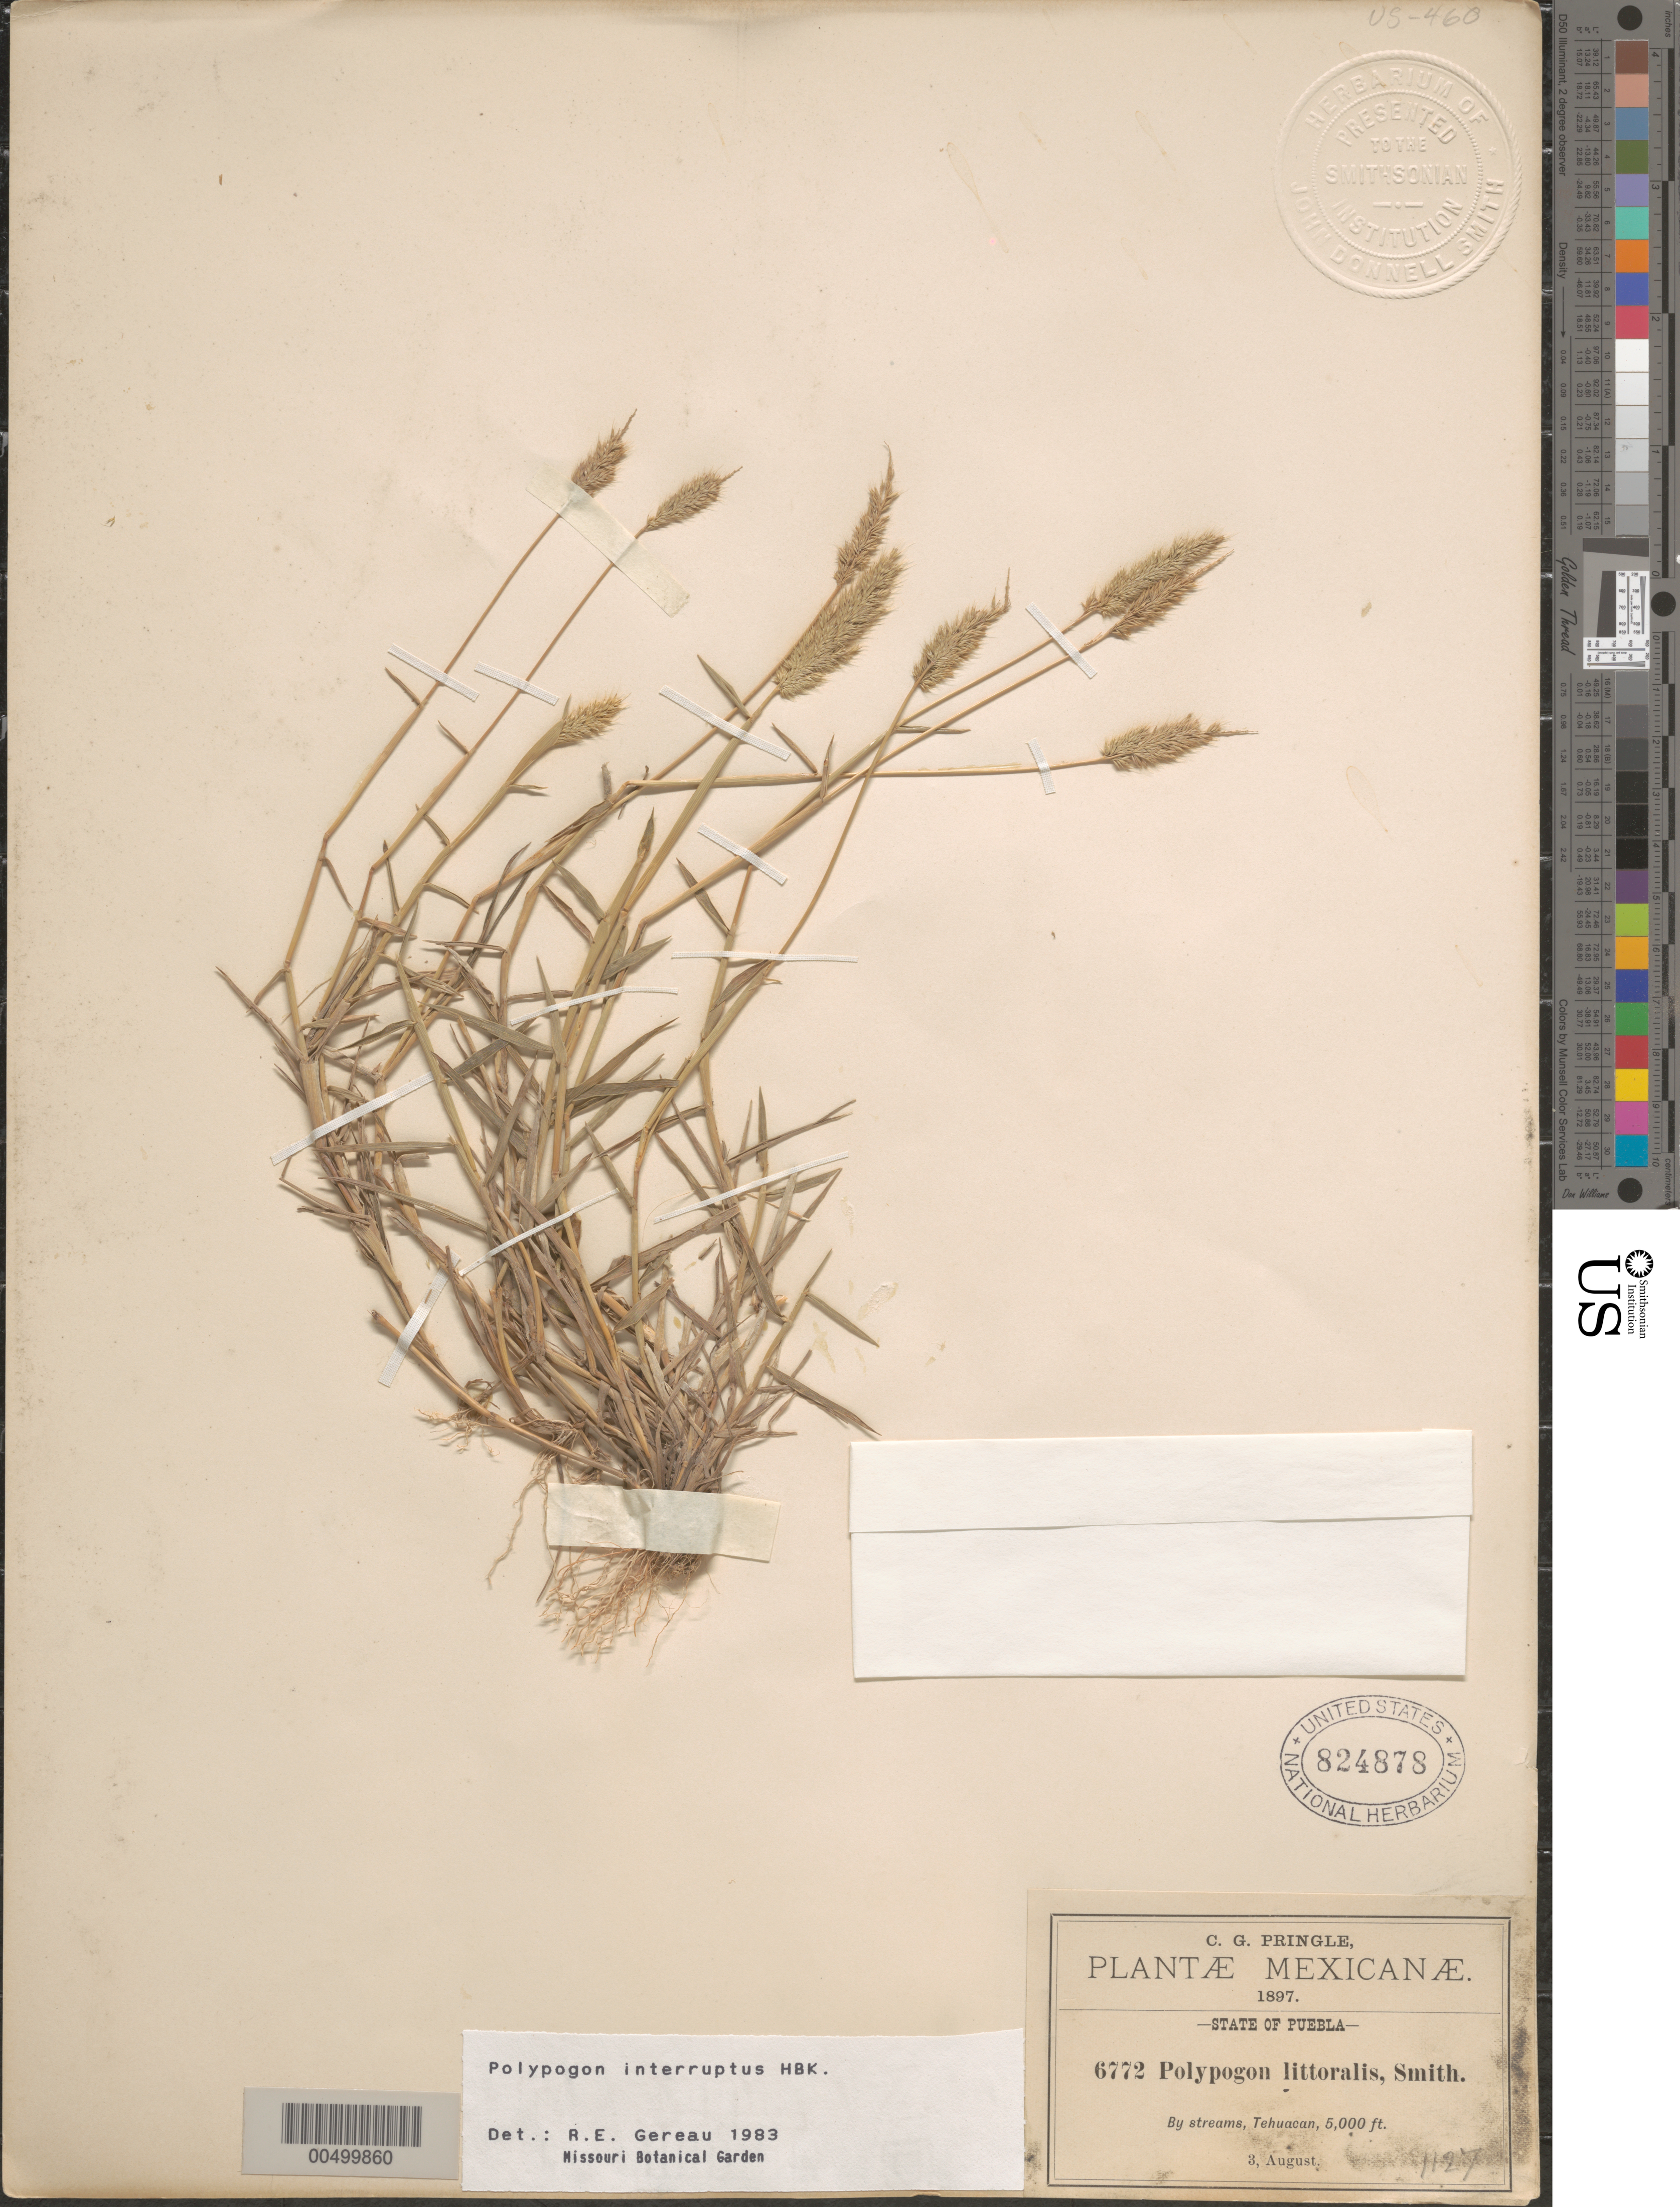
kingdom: Plantae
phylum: Tracheophyta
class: Liliopsida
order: Poales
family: Poaceae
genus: Polypogon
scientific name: Polypogon interruptus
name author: Kunth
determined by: Gereau, R. E.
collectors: C. G. Pringle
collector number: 6772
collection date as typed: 3 Aug 1897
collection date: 1897-08-03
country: Mexico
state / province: Puebla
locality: Tehuacan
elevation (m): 1524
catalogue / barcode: US 824878